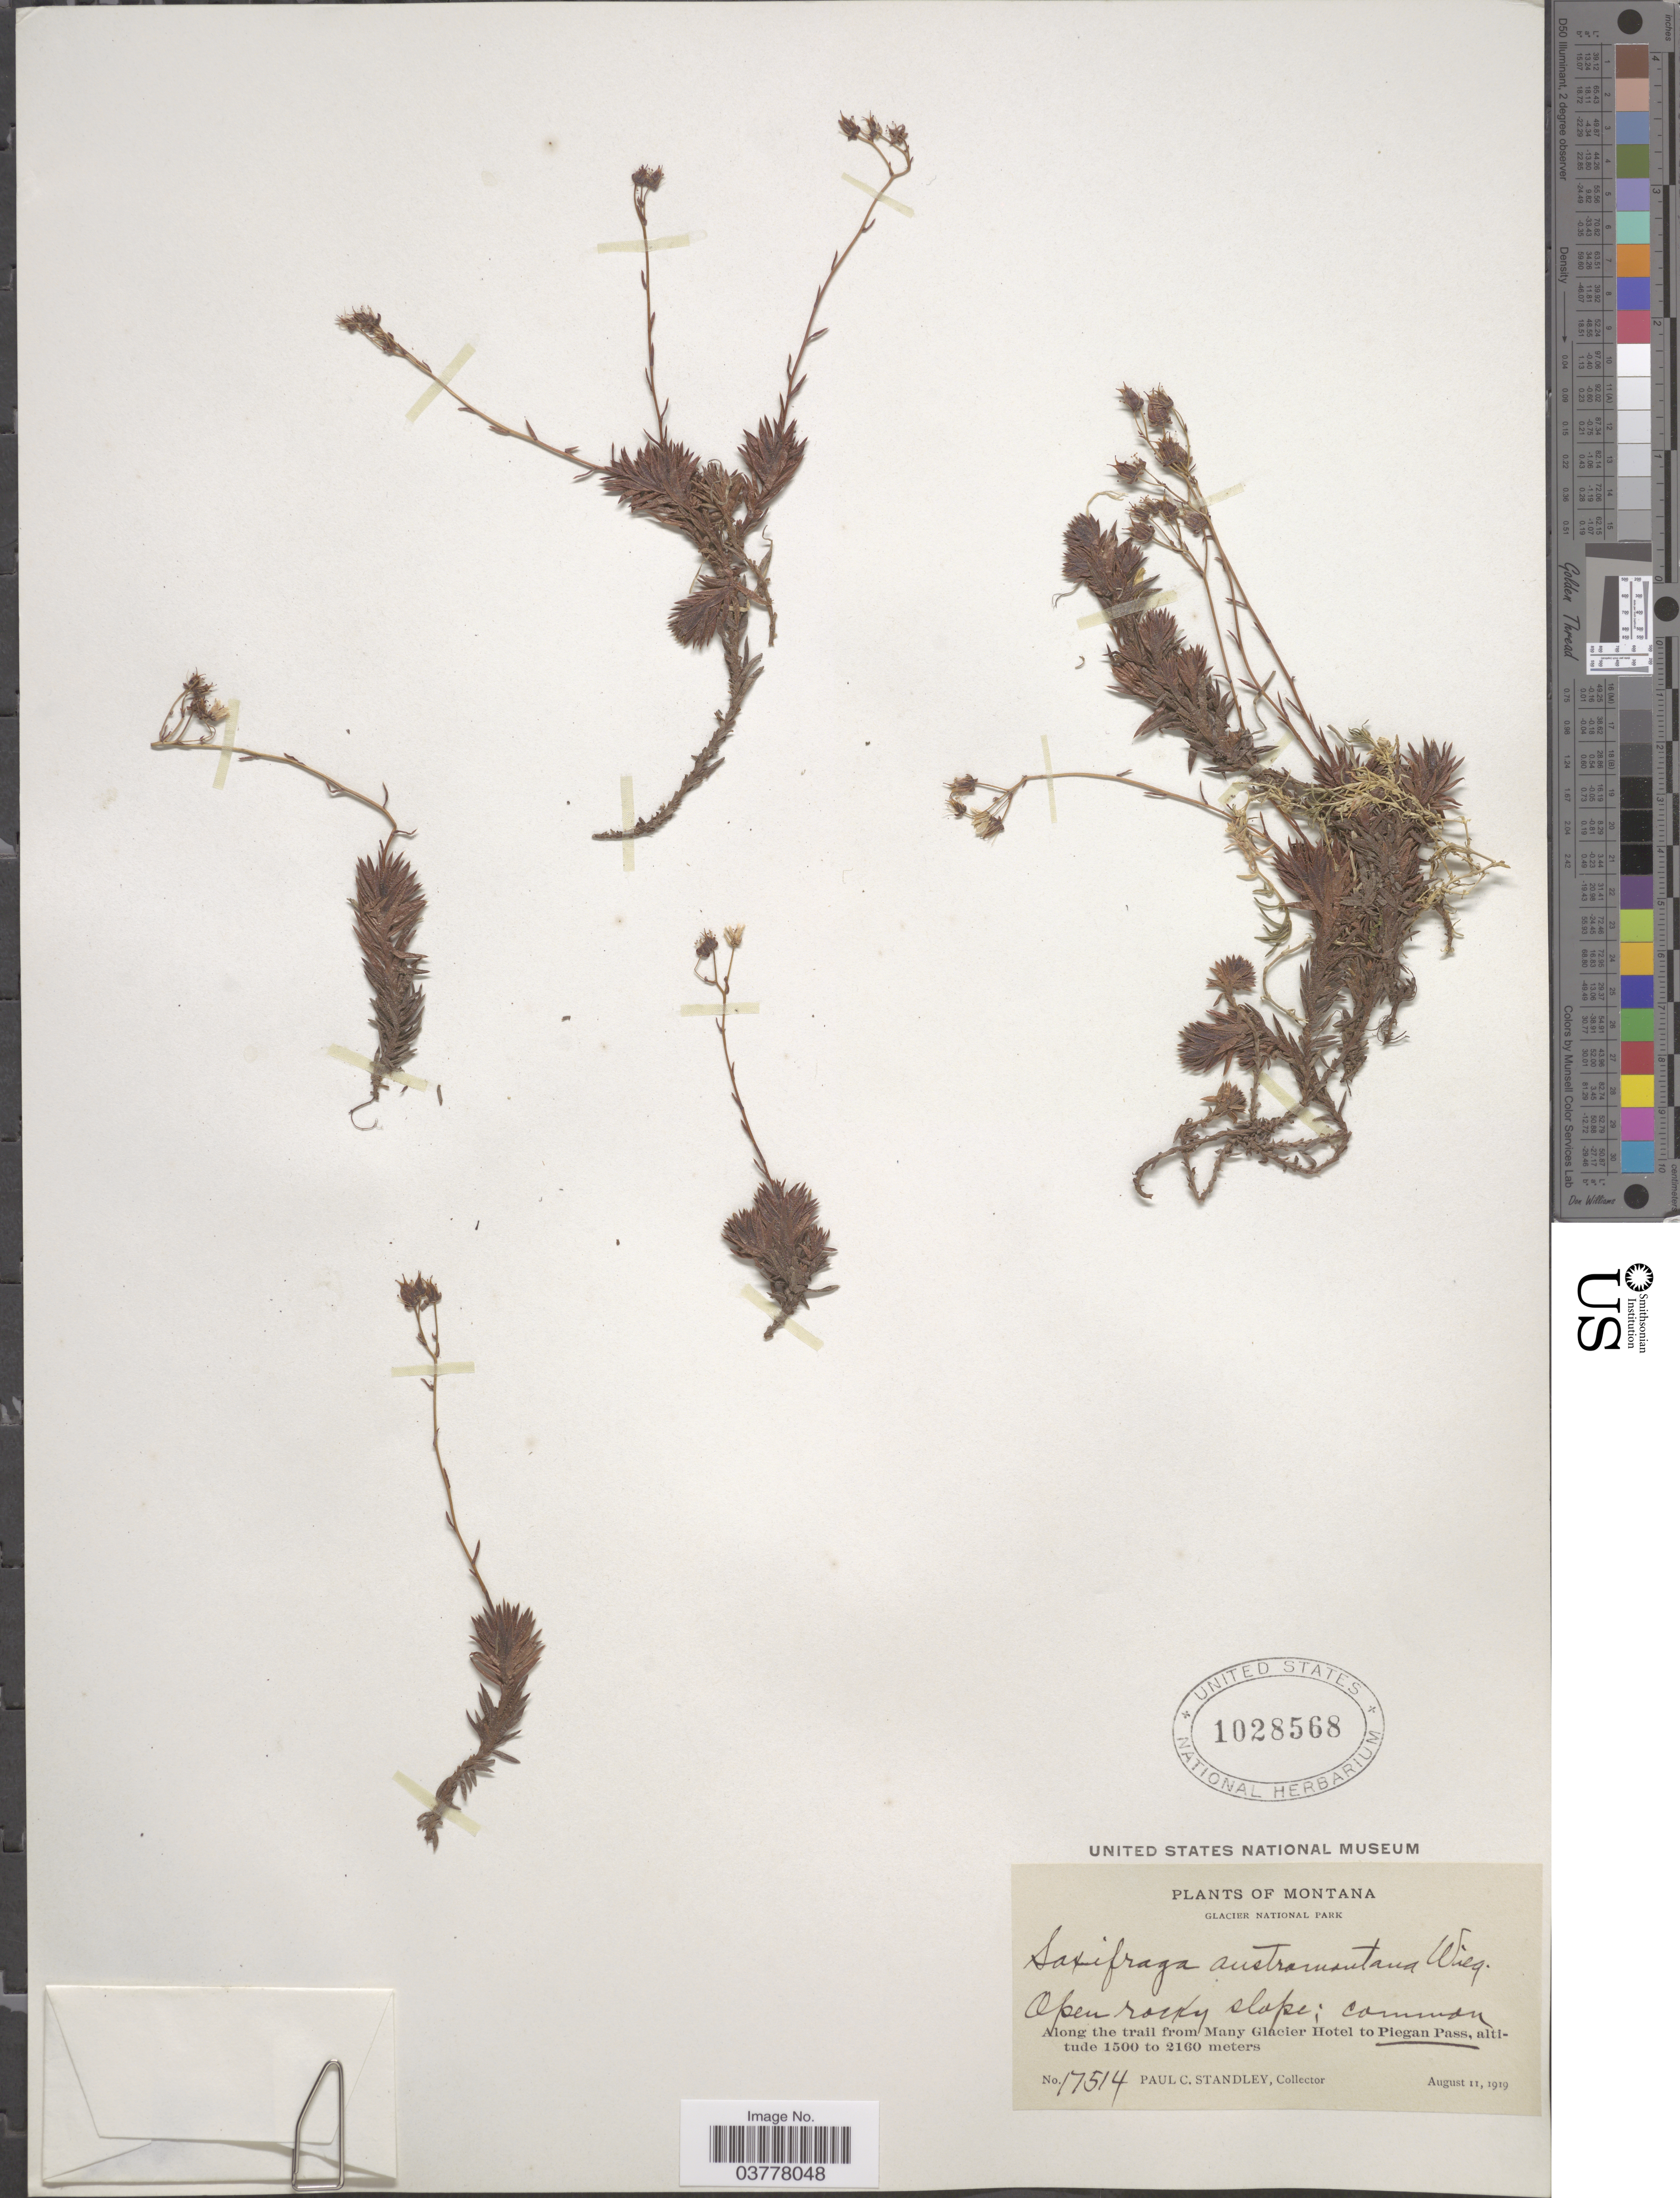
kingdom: Plantae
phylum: Tracheophyta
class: Magnoliopsida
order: Saxifragales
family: Saxifragaceae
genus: Saxifraga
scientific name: Saxifraga bronchialis subsp. austromontana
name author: (Wiegand) Piper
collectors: P. C. Standley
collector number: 17514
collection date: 1919-08-11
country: United States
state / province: Montana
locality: Glacier National Park. Along the trail from Many Glacier Hotel to Piegan Pass.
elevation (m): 1500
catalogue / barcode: US 1028568